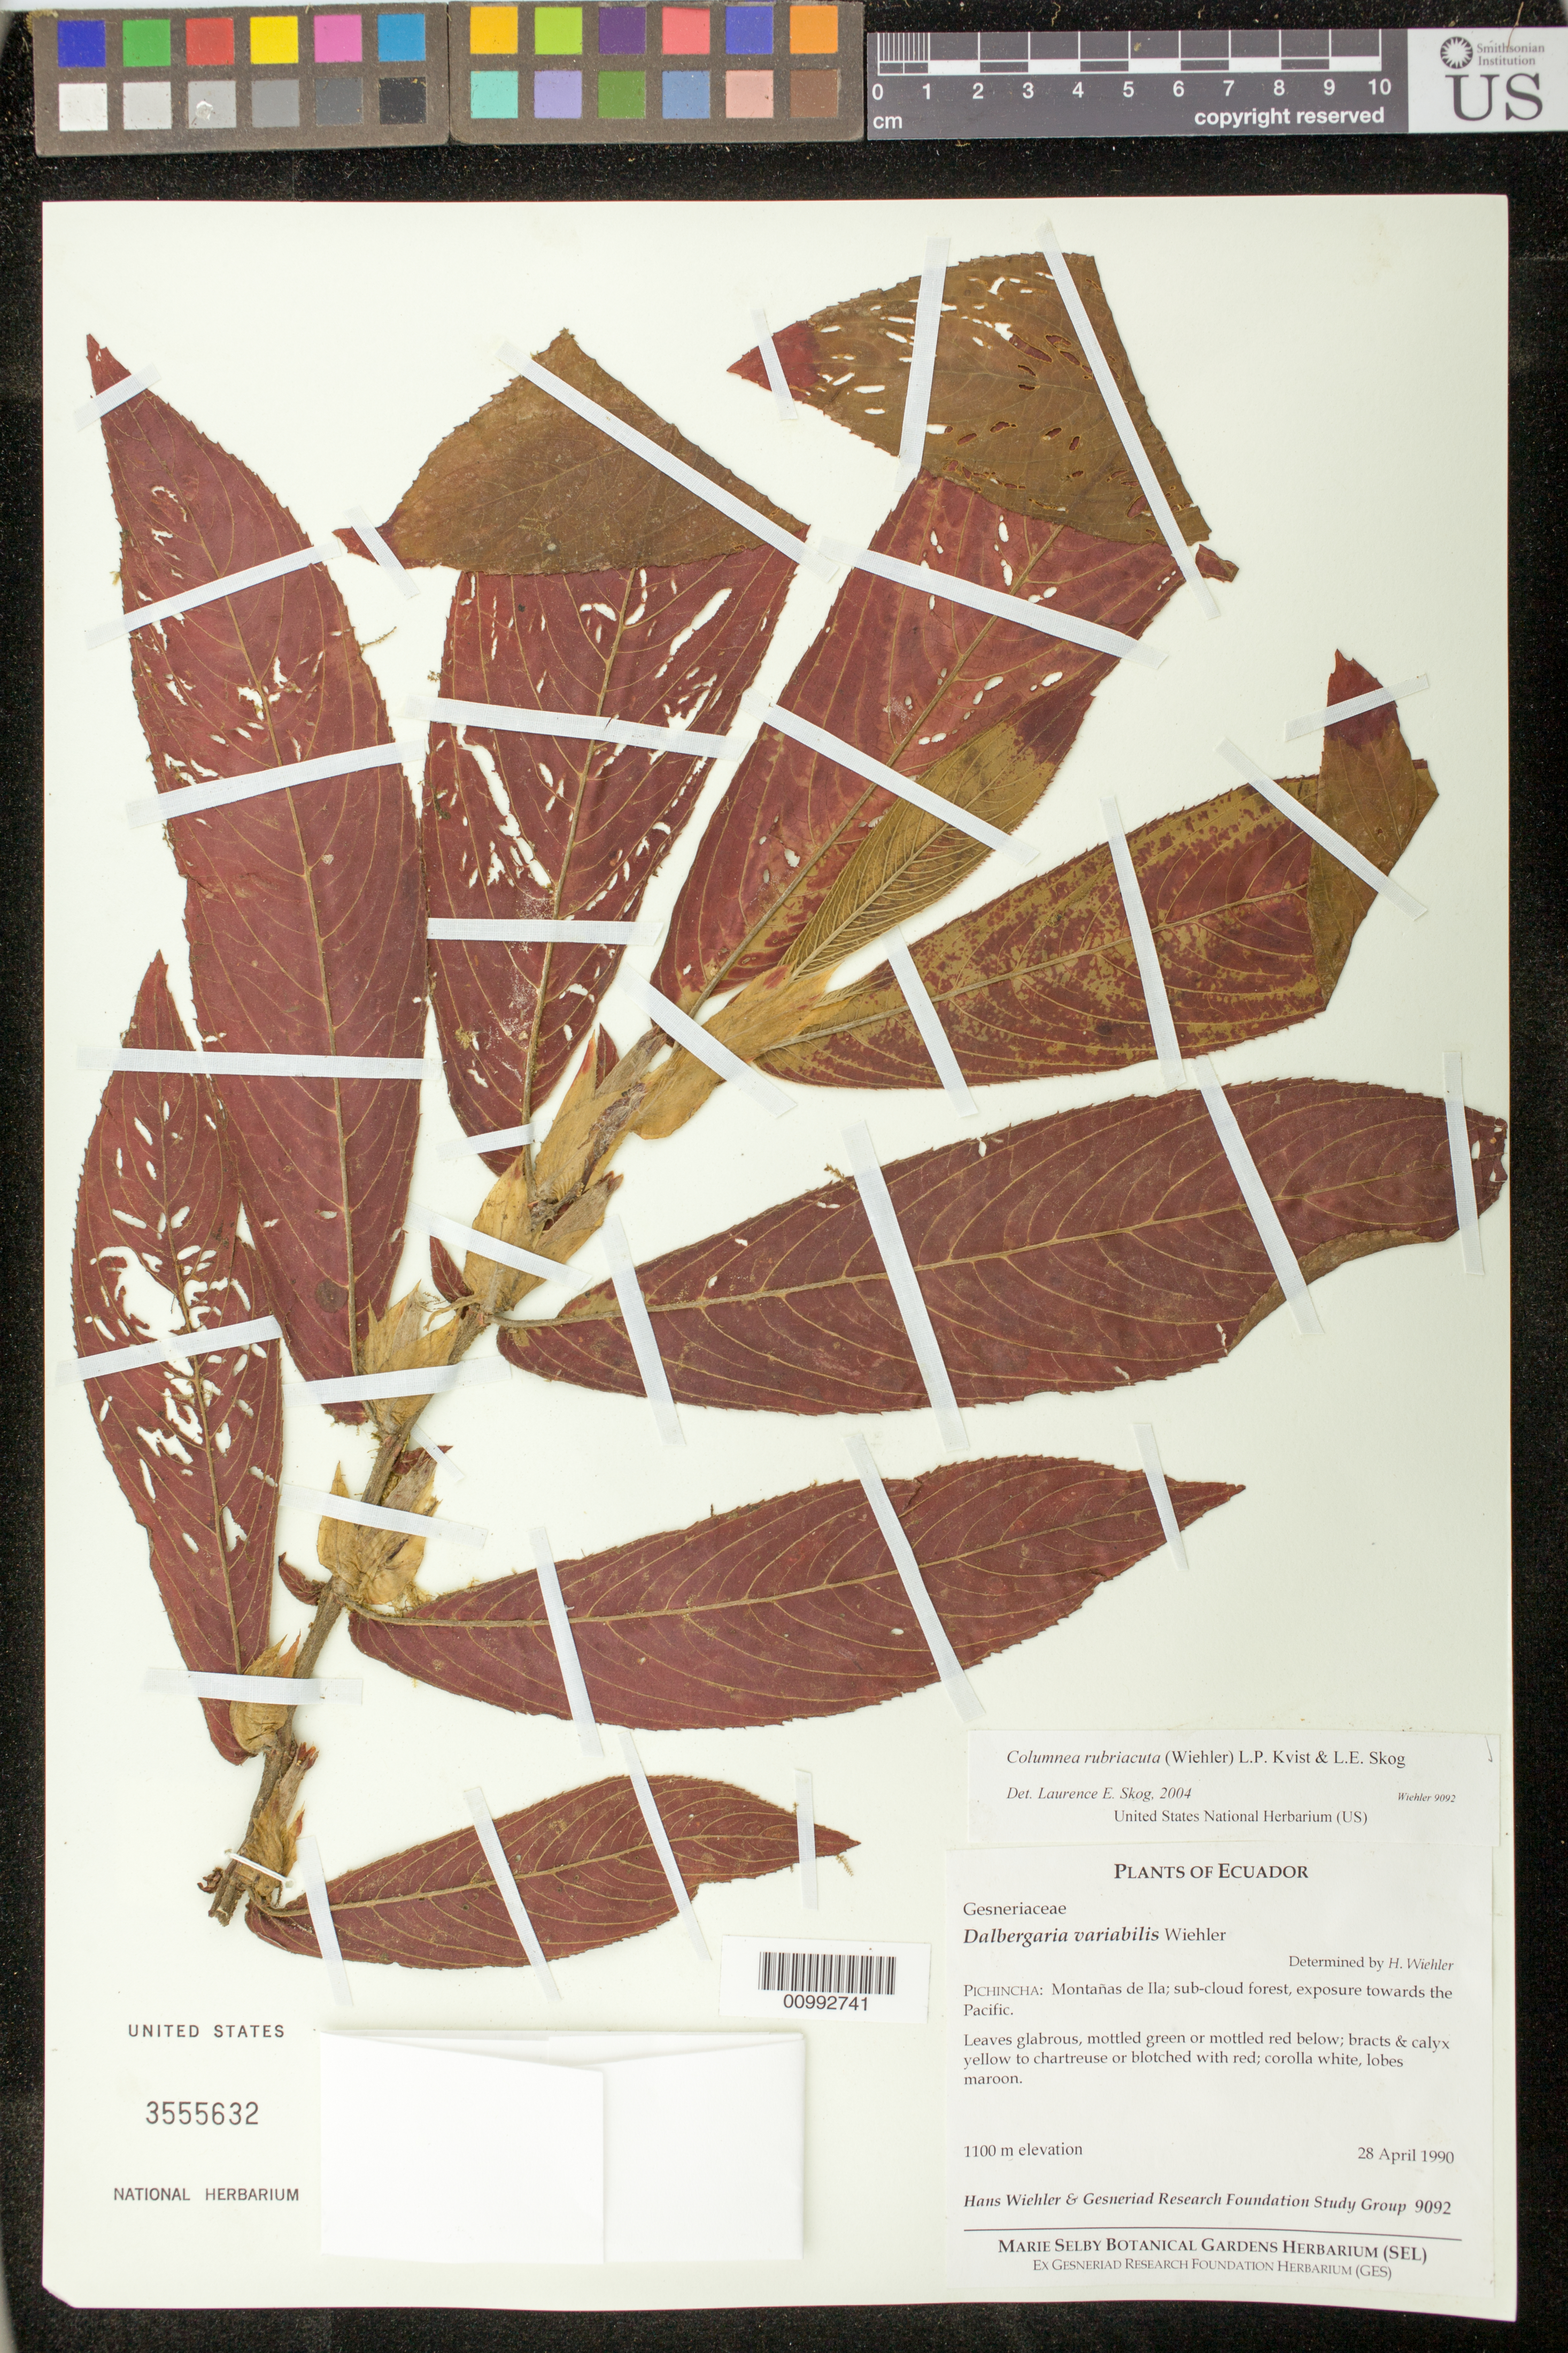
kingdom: Plantae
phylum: Tracheophyta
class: Magnoliopsida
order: Lamiales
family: Gesneriaceae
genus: Columnea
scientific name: Columnea rubriacuta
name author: (Wiehler) L.P. Kvist & L.E. Skog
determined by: Skog, Laurence E.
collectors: H. J. Wiehler & GRF Study Group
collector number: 9092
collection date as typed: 28 Apr 1990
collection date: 1990-04-28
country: Ecuador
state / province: Pichincha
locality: Pichincha: Montañas de Ila; sub-cloud forest, exposure towards the Pacific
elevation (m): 1100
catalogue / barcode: US 3555632